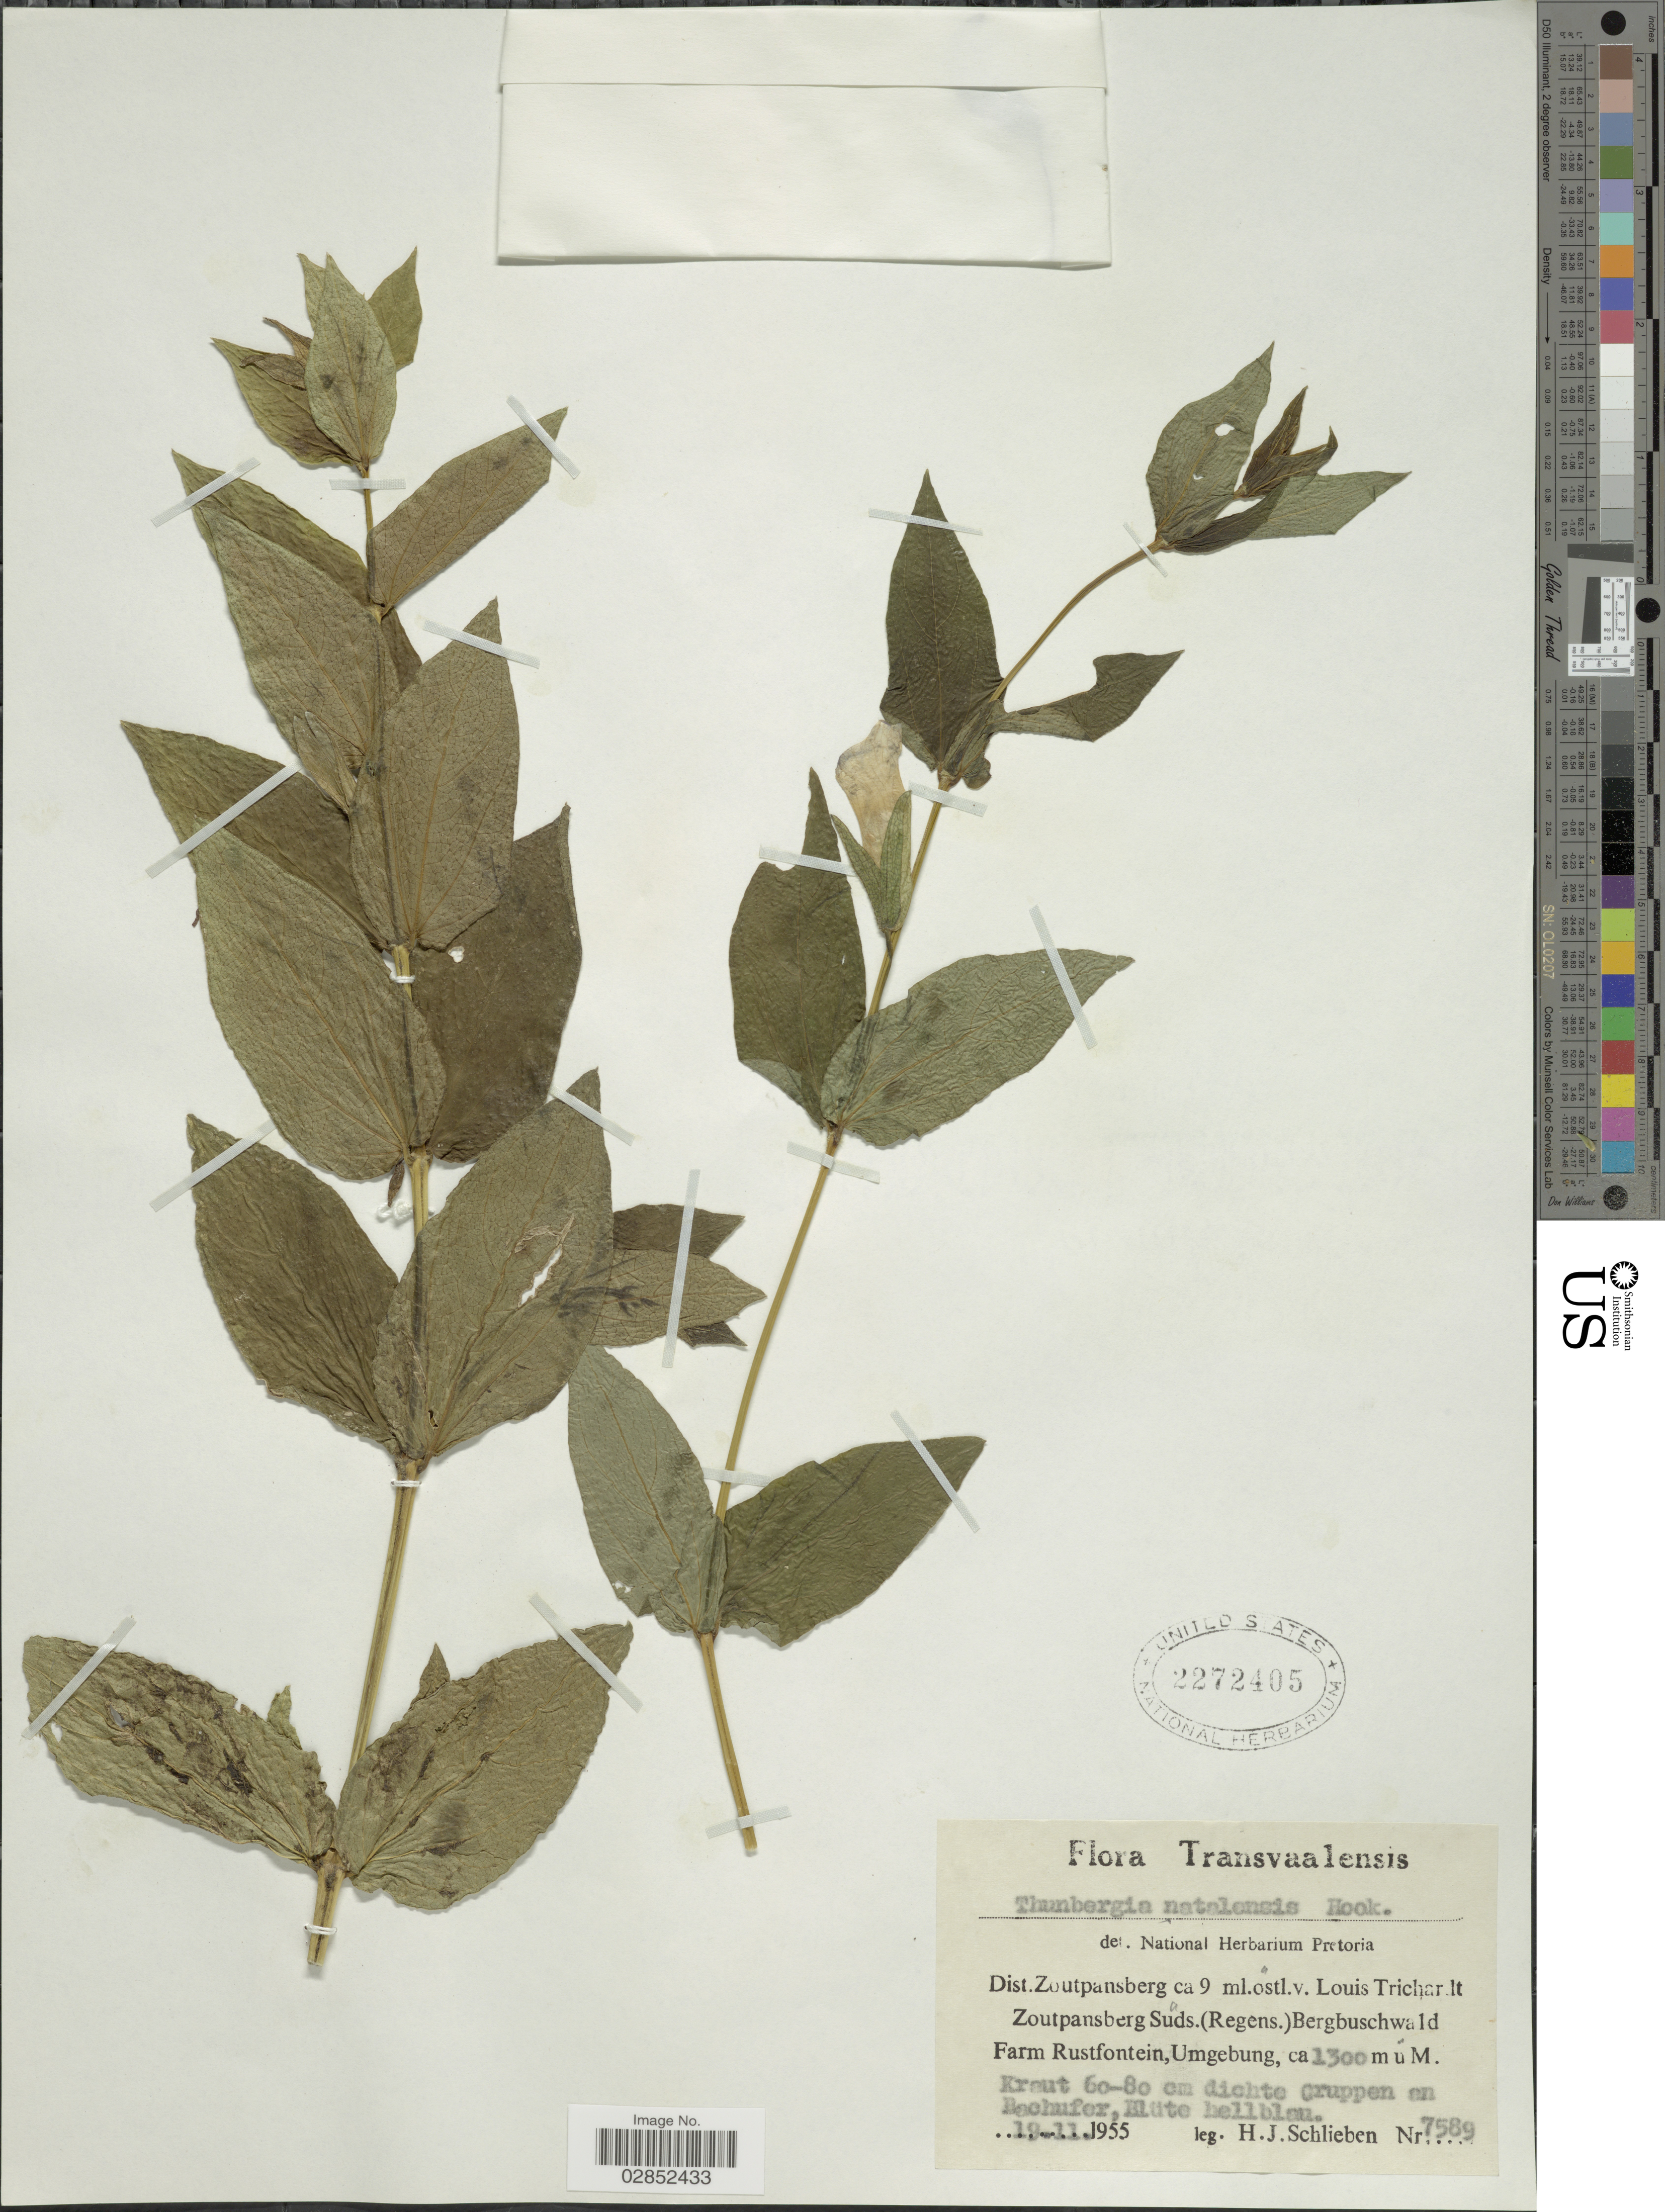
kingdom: Plantae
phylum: Tracheophyta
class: Magnoliopsida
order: Lamiales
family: Acanthaceae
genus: Thunbergia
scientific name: Thunbergia natalensis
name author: Hook.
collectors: H. J. Schlieben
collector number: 7589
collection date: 1955-11-19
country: South Africa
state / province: Limpopo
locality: Transvaalensis, Dist. Zoutpansberg ca. 9 ml.ostl.v. Louis Trichardt Zoutpansberg Suds. (Regens), Bergbuschwald Farm Rustfontein, Umgebung.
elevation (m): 1300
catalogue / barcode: US 2272405